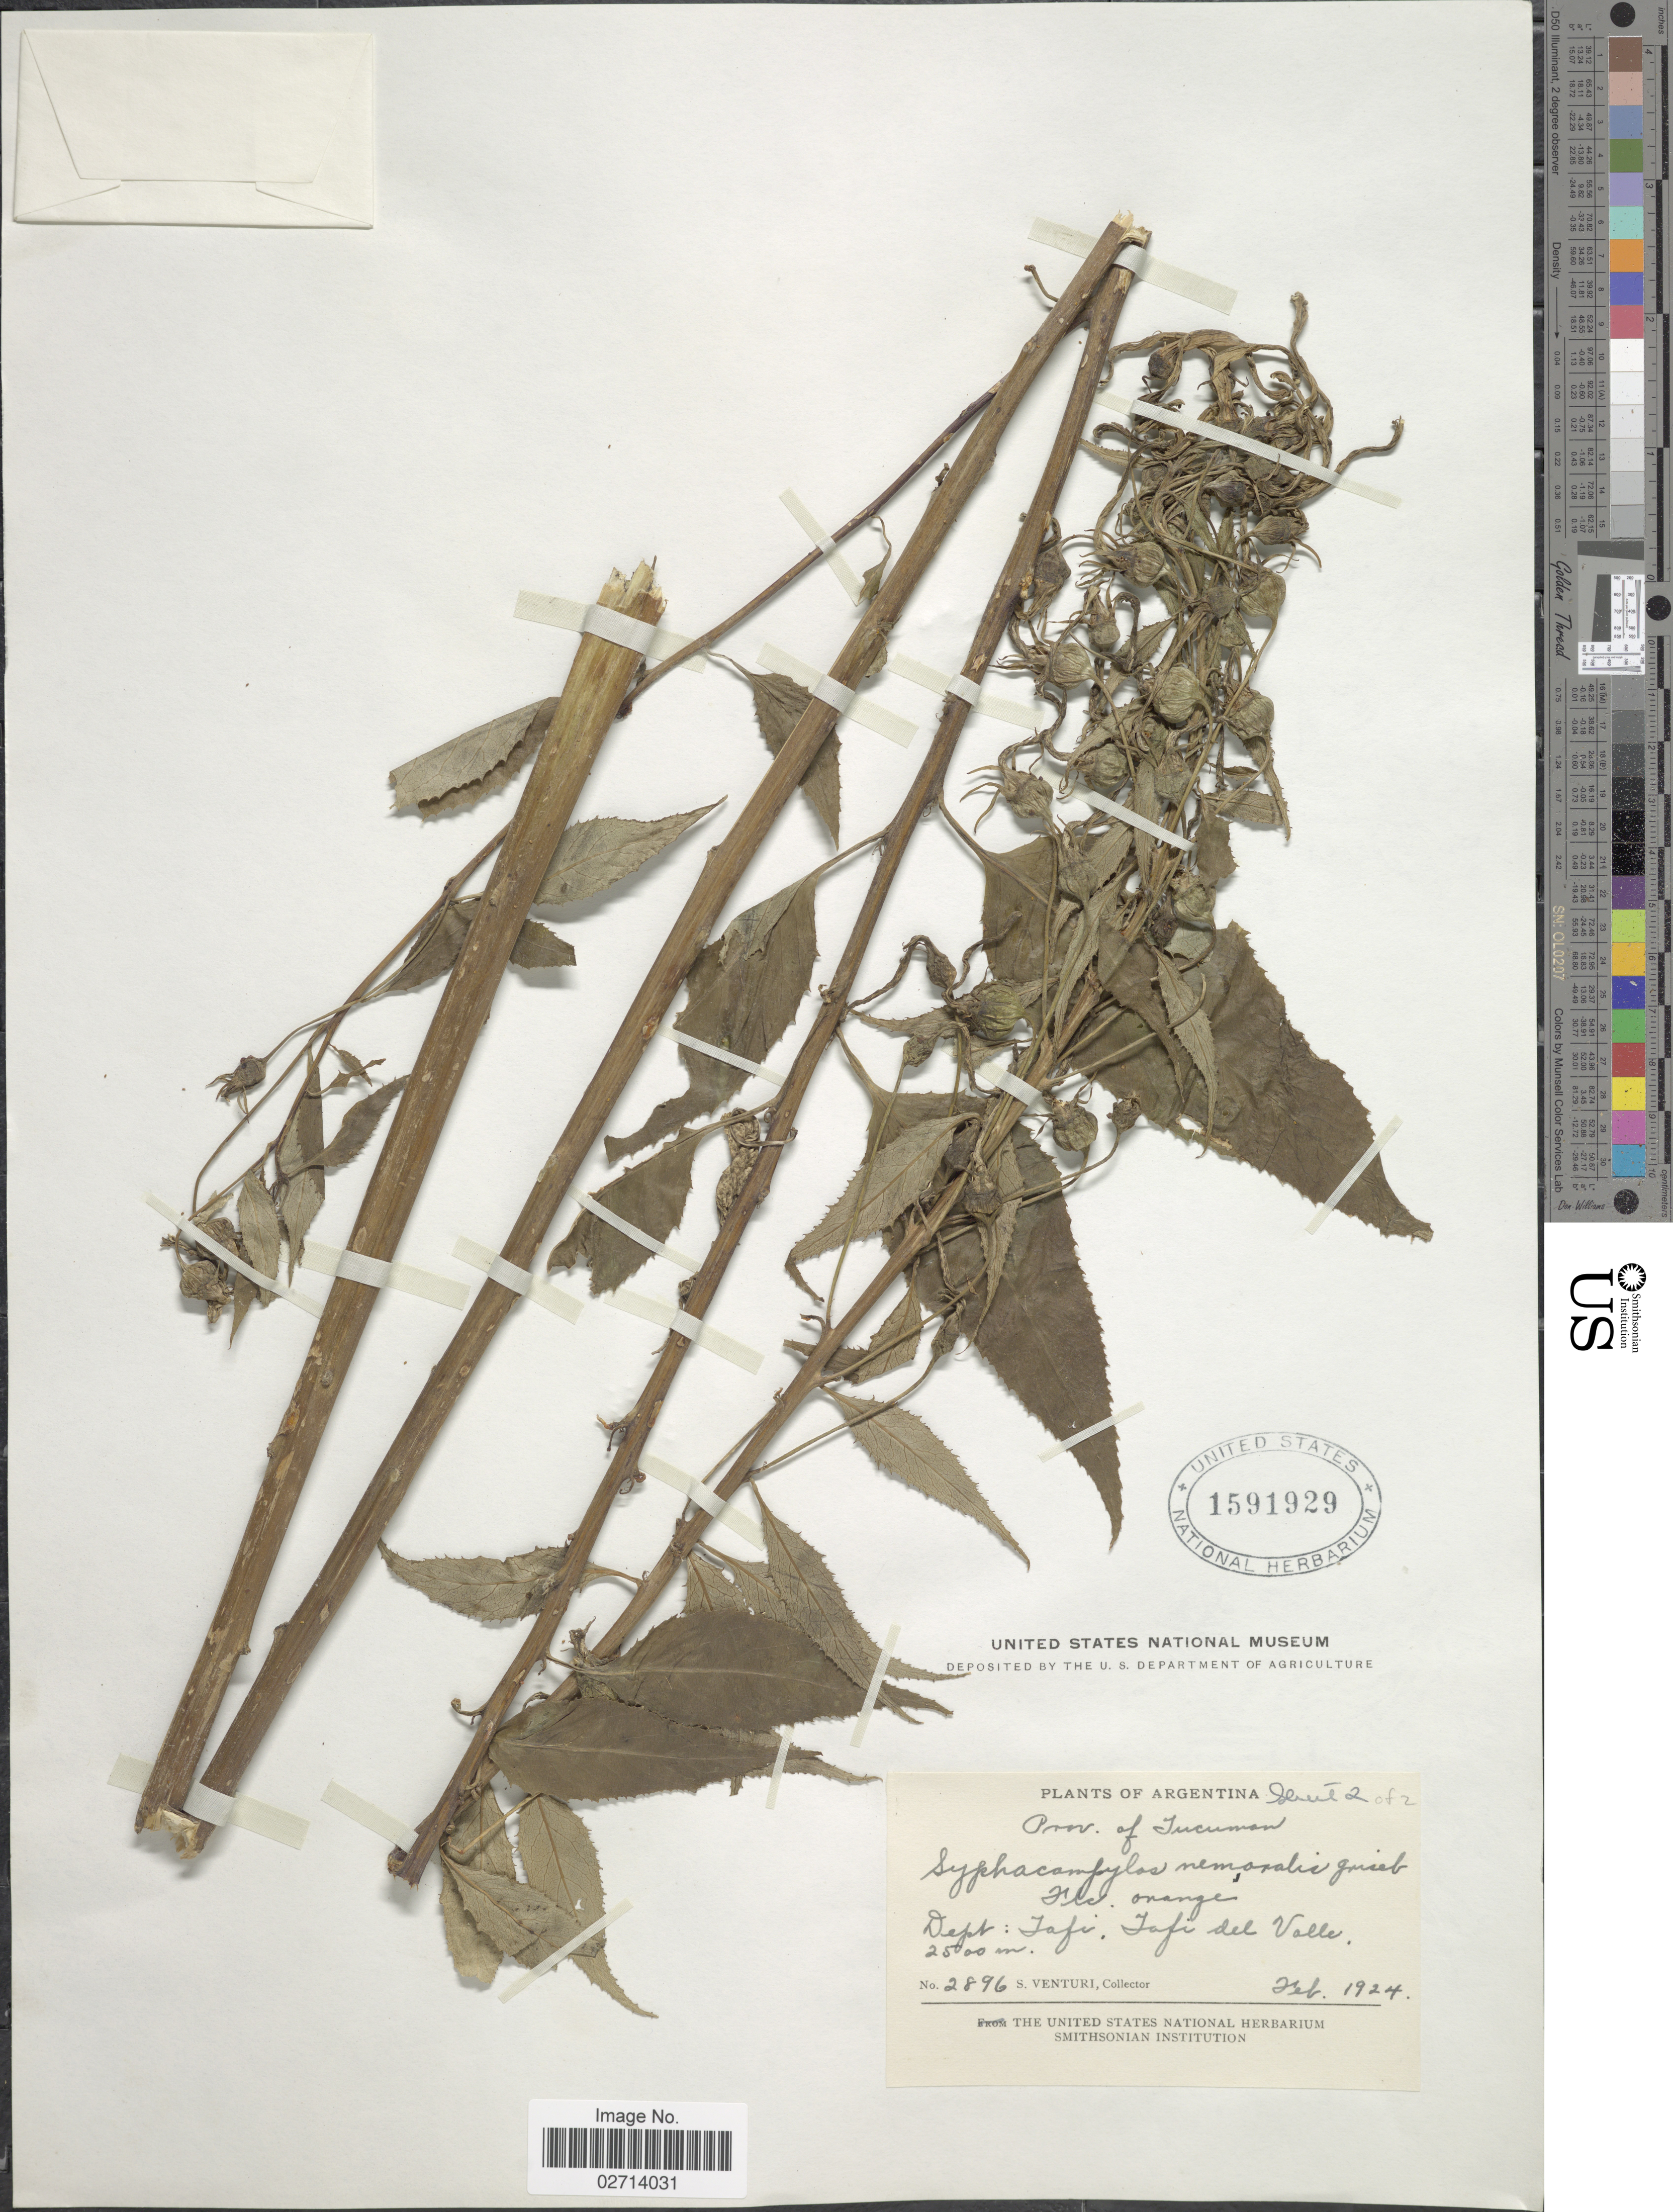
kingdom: Plantae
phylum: Tracheophyta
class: Magnoliopsida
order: Asterales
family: Campanulaceae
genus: Siphocampylus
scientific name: Siphocampylus nemoralis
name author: Griseb.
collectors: S. Venturi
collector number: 2896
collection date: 1924-02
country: Argentina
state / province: Tucuman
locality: Dept: Tafi. Tafi del Valle.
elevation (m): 2500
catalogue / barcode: US 1591929